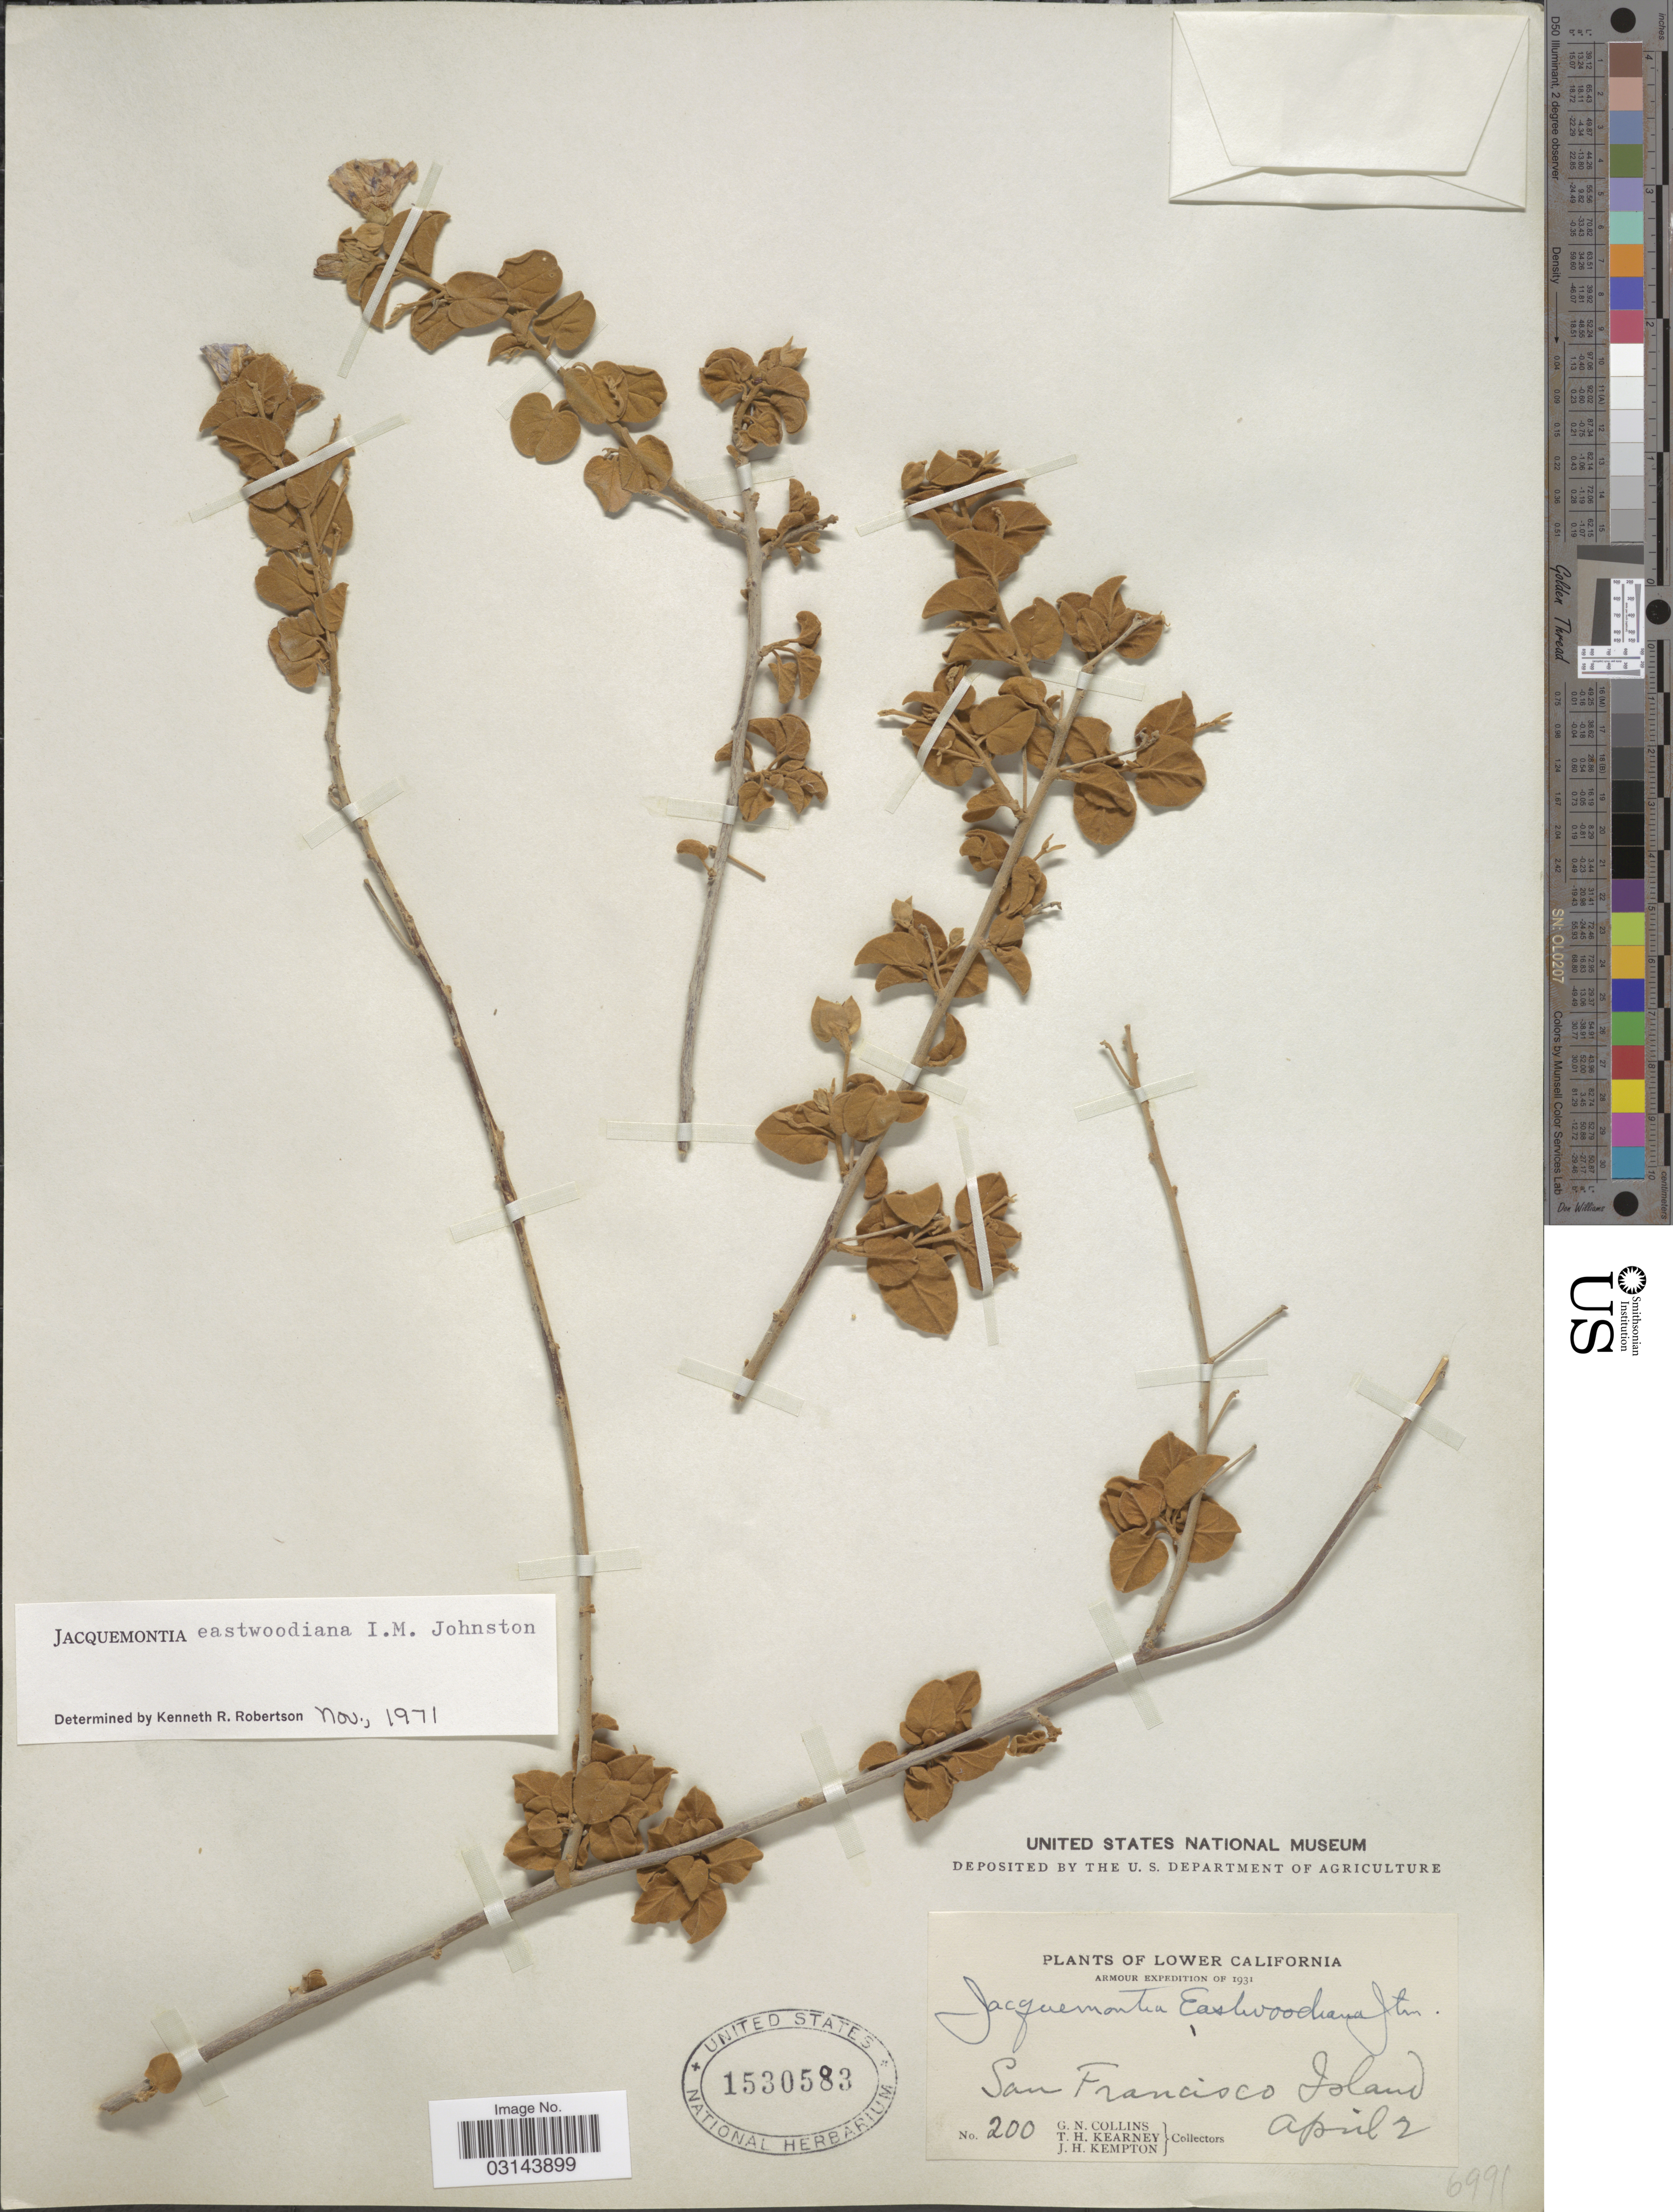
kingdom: Plantae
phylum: Tracheophyta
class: Magnoliopsida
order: Solanales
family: Convolvulaceae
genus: Jacquemontia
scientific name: Jacquemontia eastwoodiana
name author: I.M. Johnst.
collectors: G. Collins, T. H. Kearney & J. H. Kempton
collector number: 200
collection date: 1931-04-02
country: Mexico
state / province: Baja California Sur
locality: Lower California. San Francisco Island.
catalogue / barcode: US 1530583